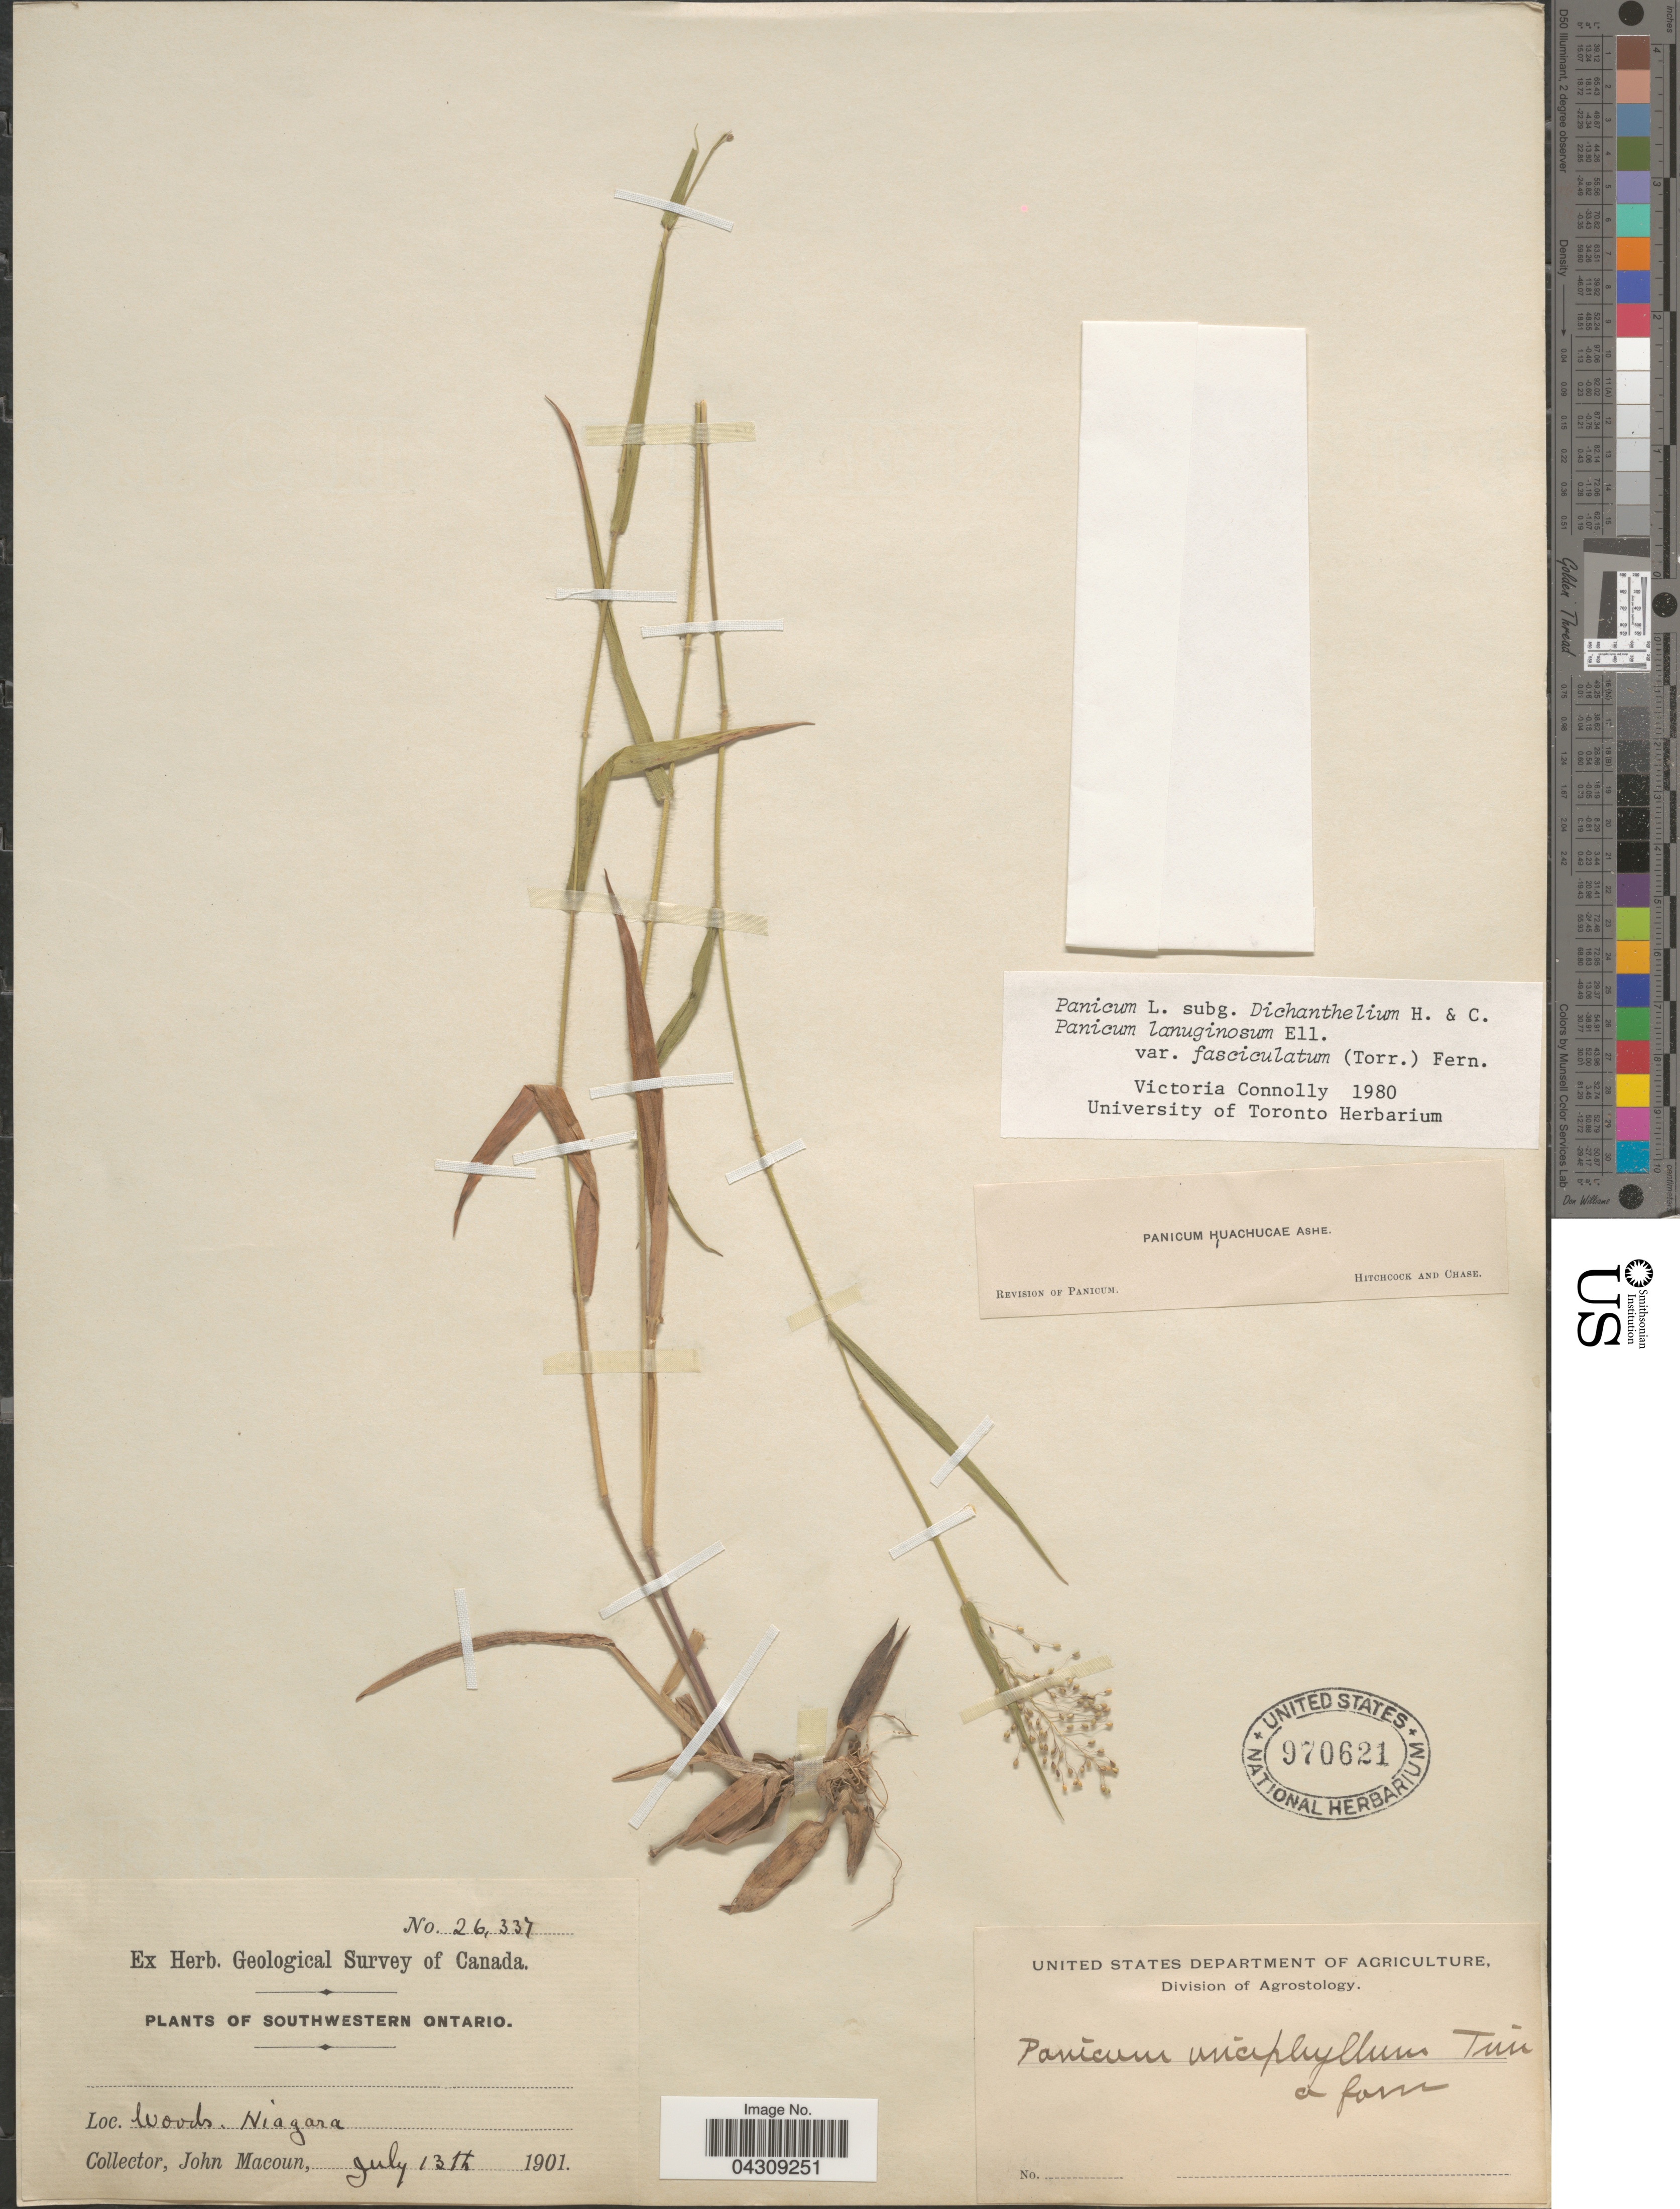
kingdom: Plantae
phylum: Tracheophyta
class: Liliopsida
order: Poales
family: Poaceae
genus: Dichanthelium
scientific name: Dichanthelium acuminatum var. acuminatum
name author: (Sw.) Gould & C.A. Clark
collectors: J. Macoun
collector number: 26337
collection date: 1901-07-13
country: Canada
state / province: Ontario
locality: Geological Survey of Canada. Southwestern Ontario. Woods, Niagara.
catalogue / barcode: US 970621